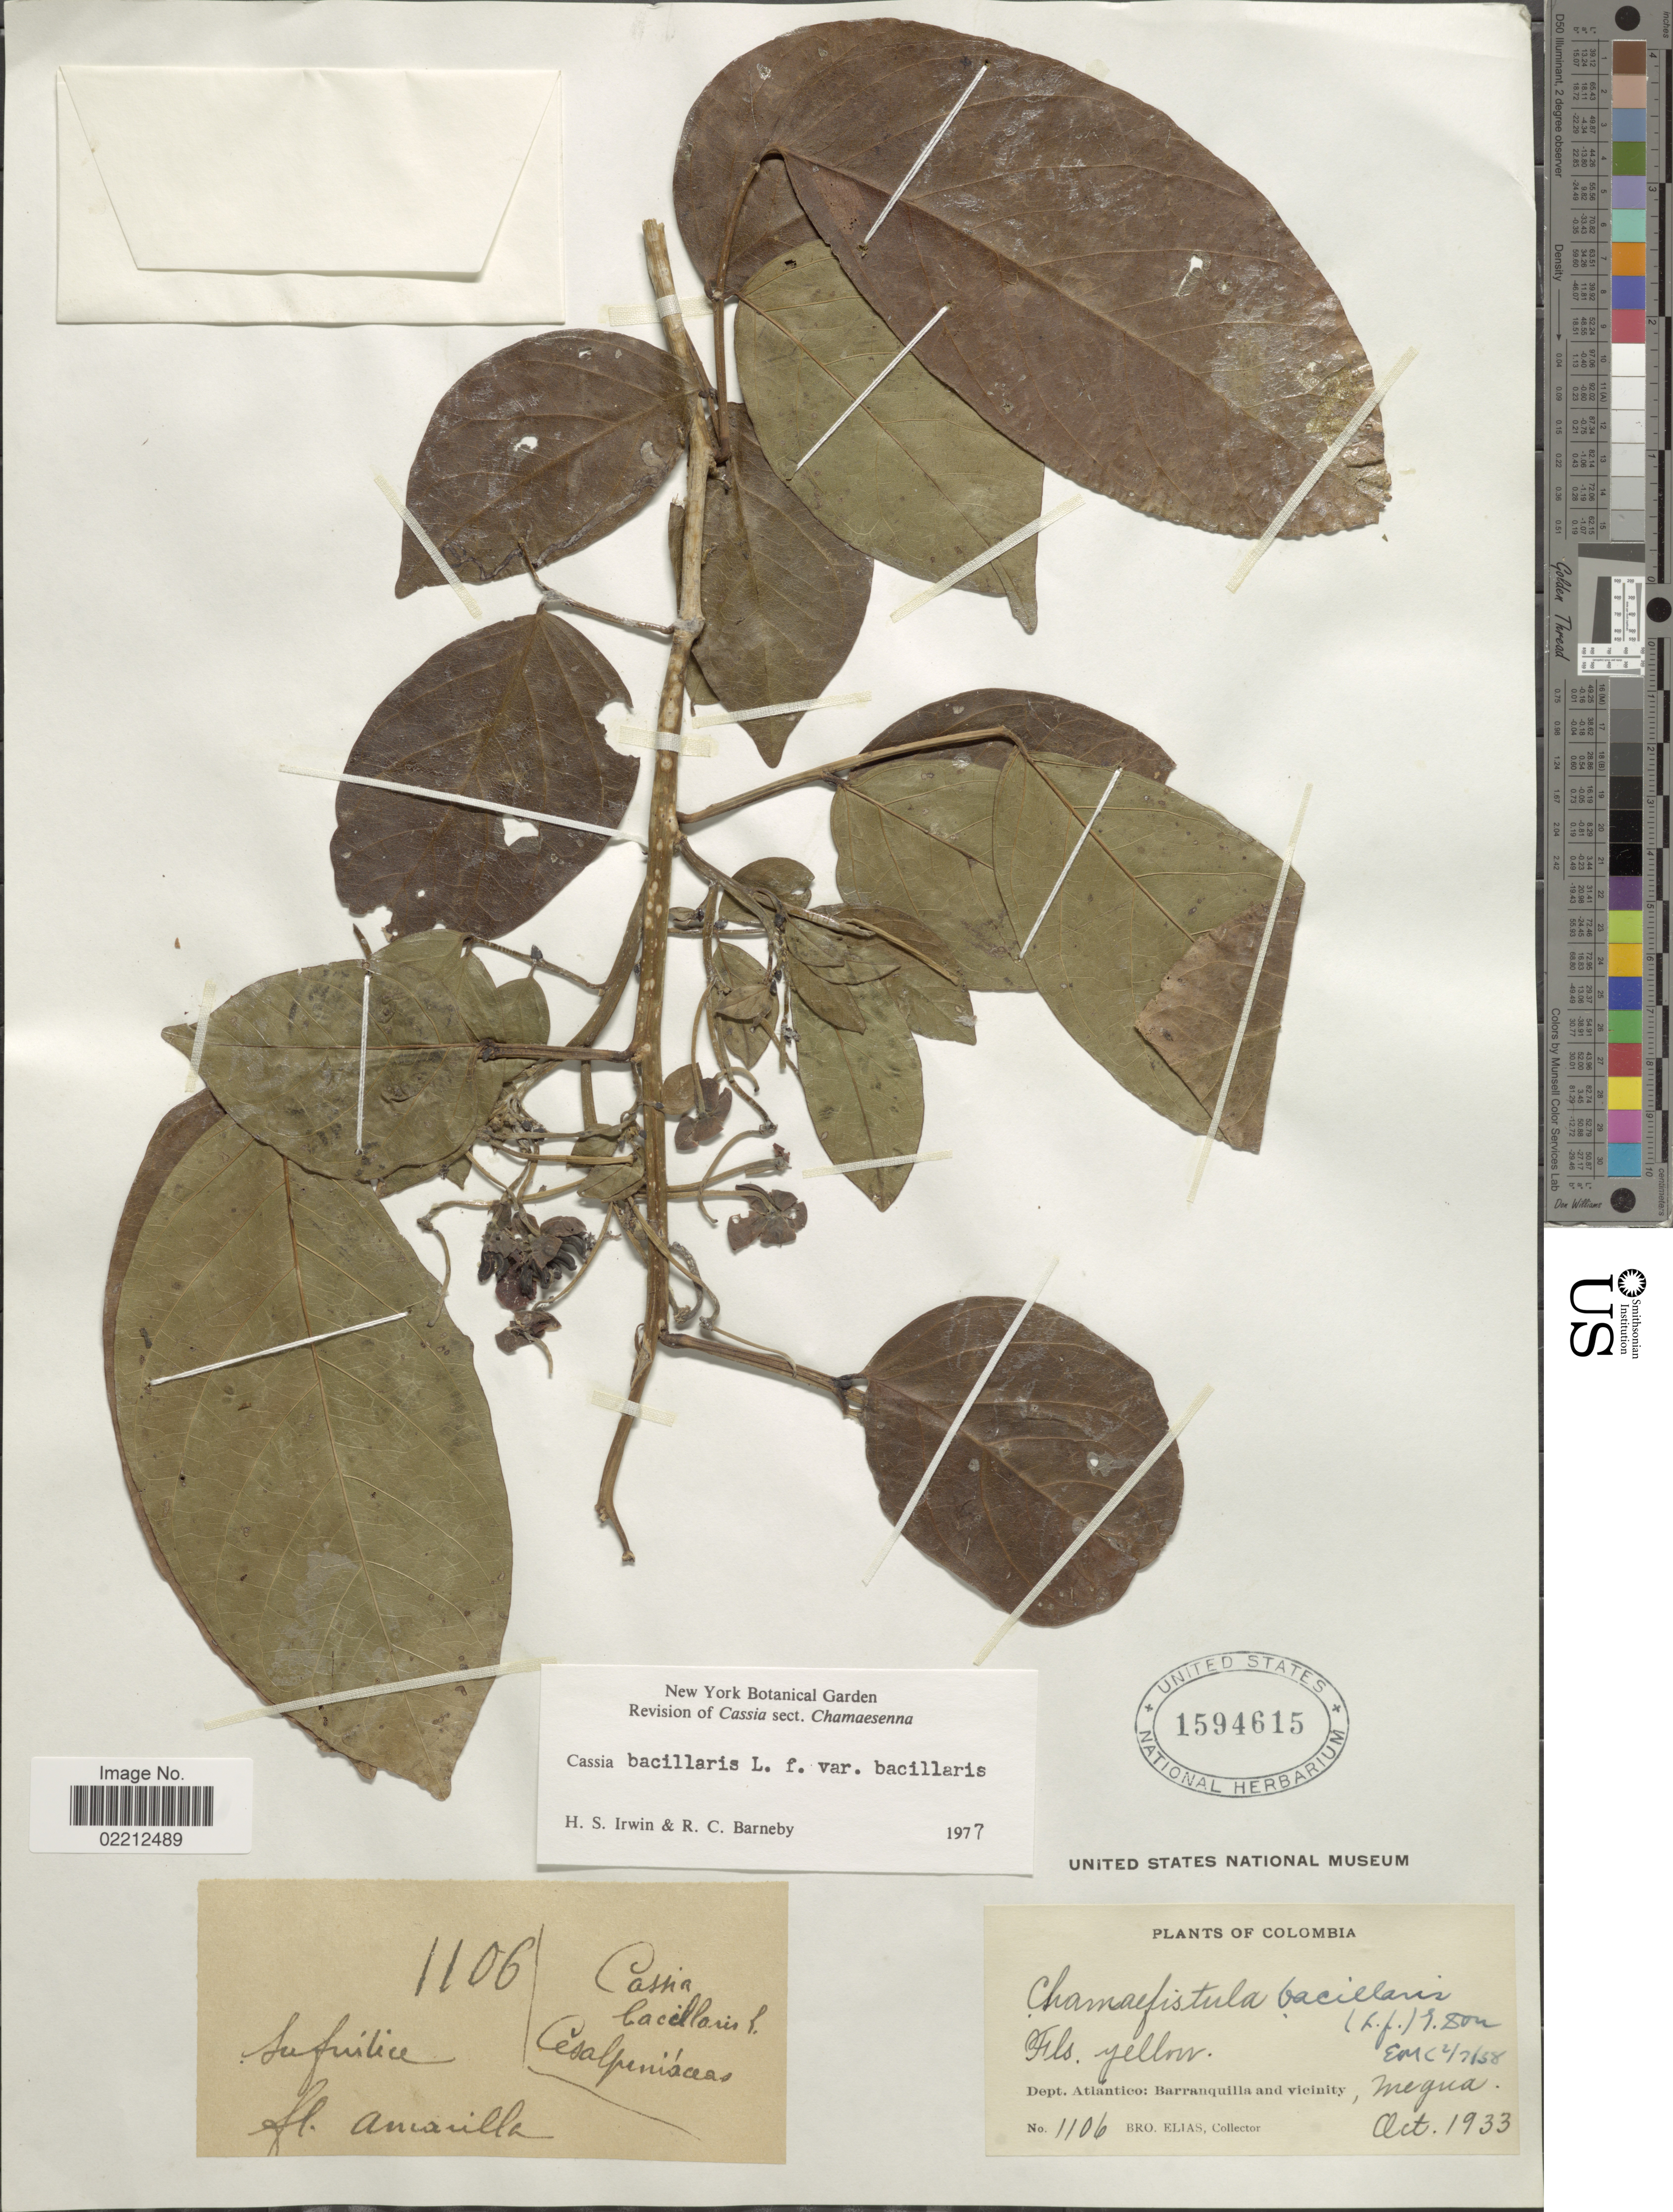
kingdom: Plantae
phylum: Tracheophyta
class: Magnoliopsida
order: Fabales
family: Fabaceae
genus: Senna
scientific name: Senna bacillaris var. bacillaris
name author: (L. f.) H.S. Irwin & Barneby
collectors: Bro. Elias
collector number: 1106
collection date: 1933-10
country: Colombia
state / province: Atlántico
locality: Dept. Atlantico: Barranquilla and vicinity, Megua.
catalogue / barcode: US 1594615